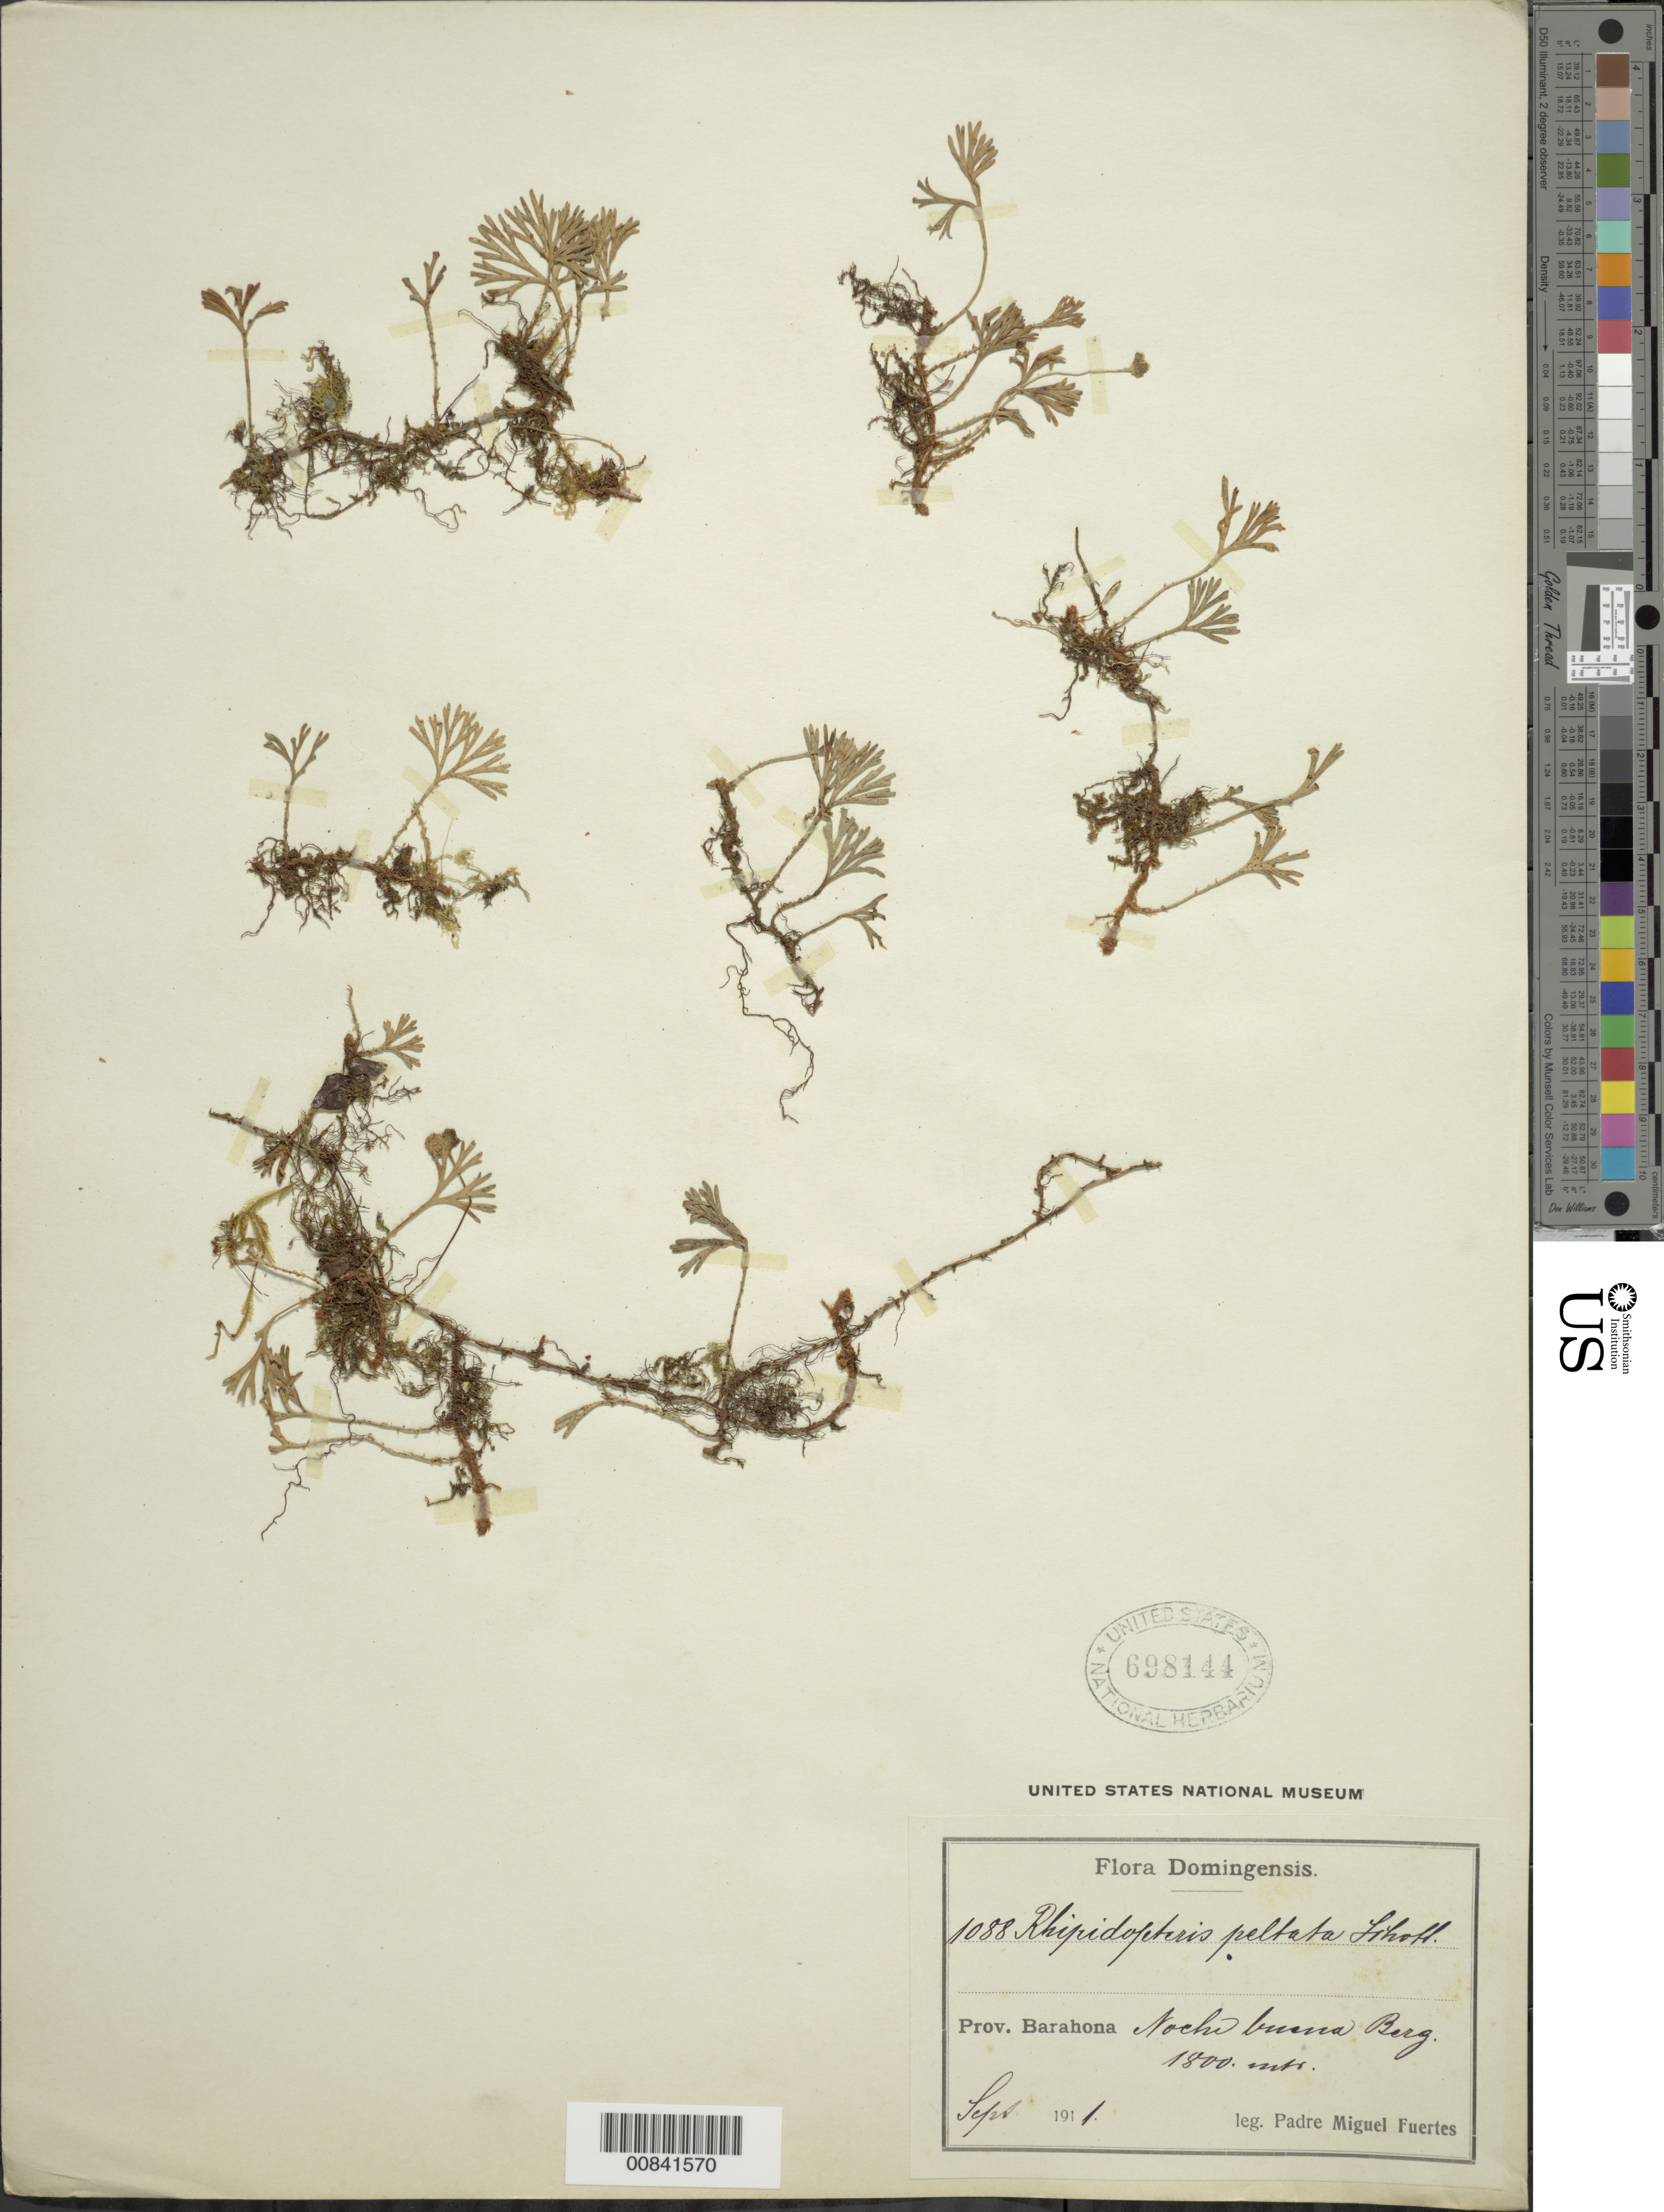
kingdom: Plantae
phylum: Tracheophyta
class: Polypodiopsida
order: Polypodiales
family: Dryopteridaceae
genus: Elaphoglossum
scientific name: Elaphoglossum peltatum f. peltatum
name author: (Sw.) Urb.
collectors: M. D. Fuertes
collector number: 1088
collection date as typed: Sep 1911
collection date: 1911-09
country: Dominican Republic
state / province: Barahona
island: Hispaniola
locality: Noche Buena Bay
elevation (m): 1800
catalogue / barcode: US 698144